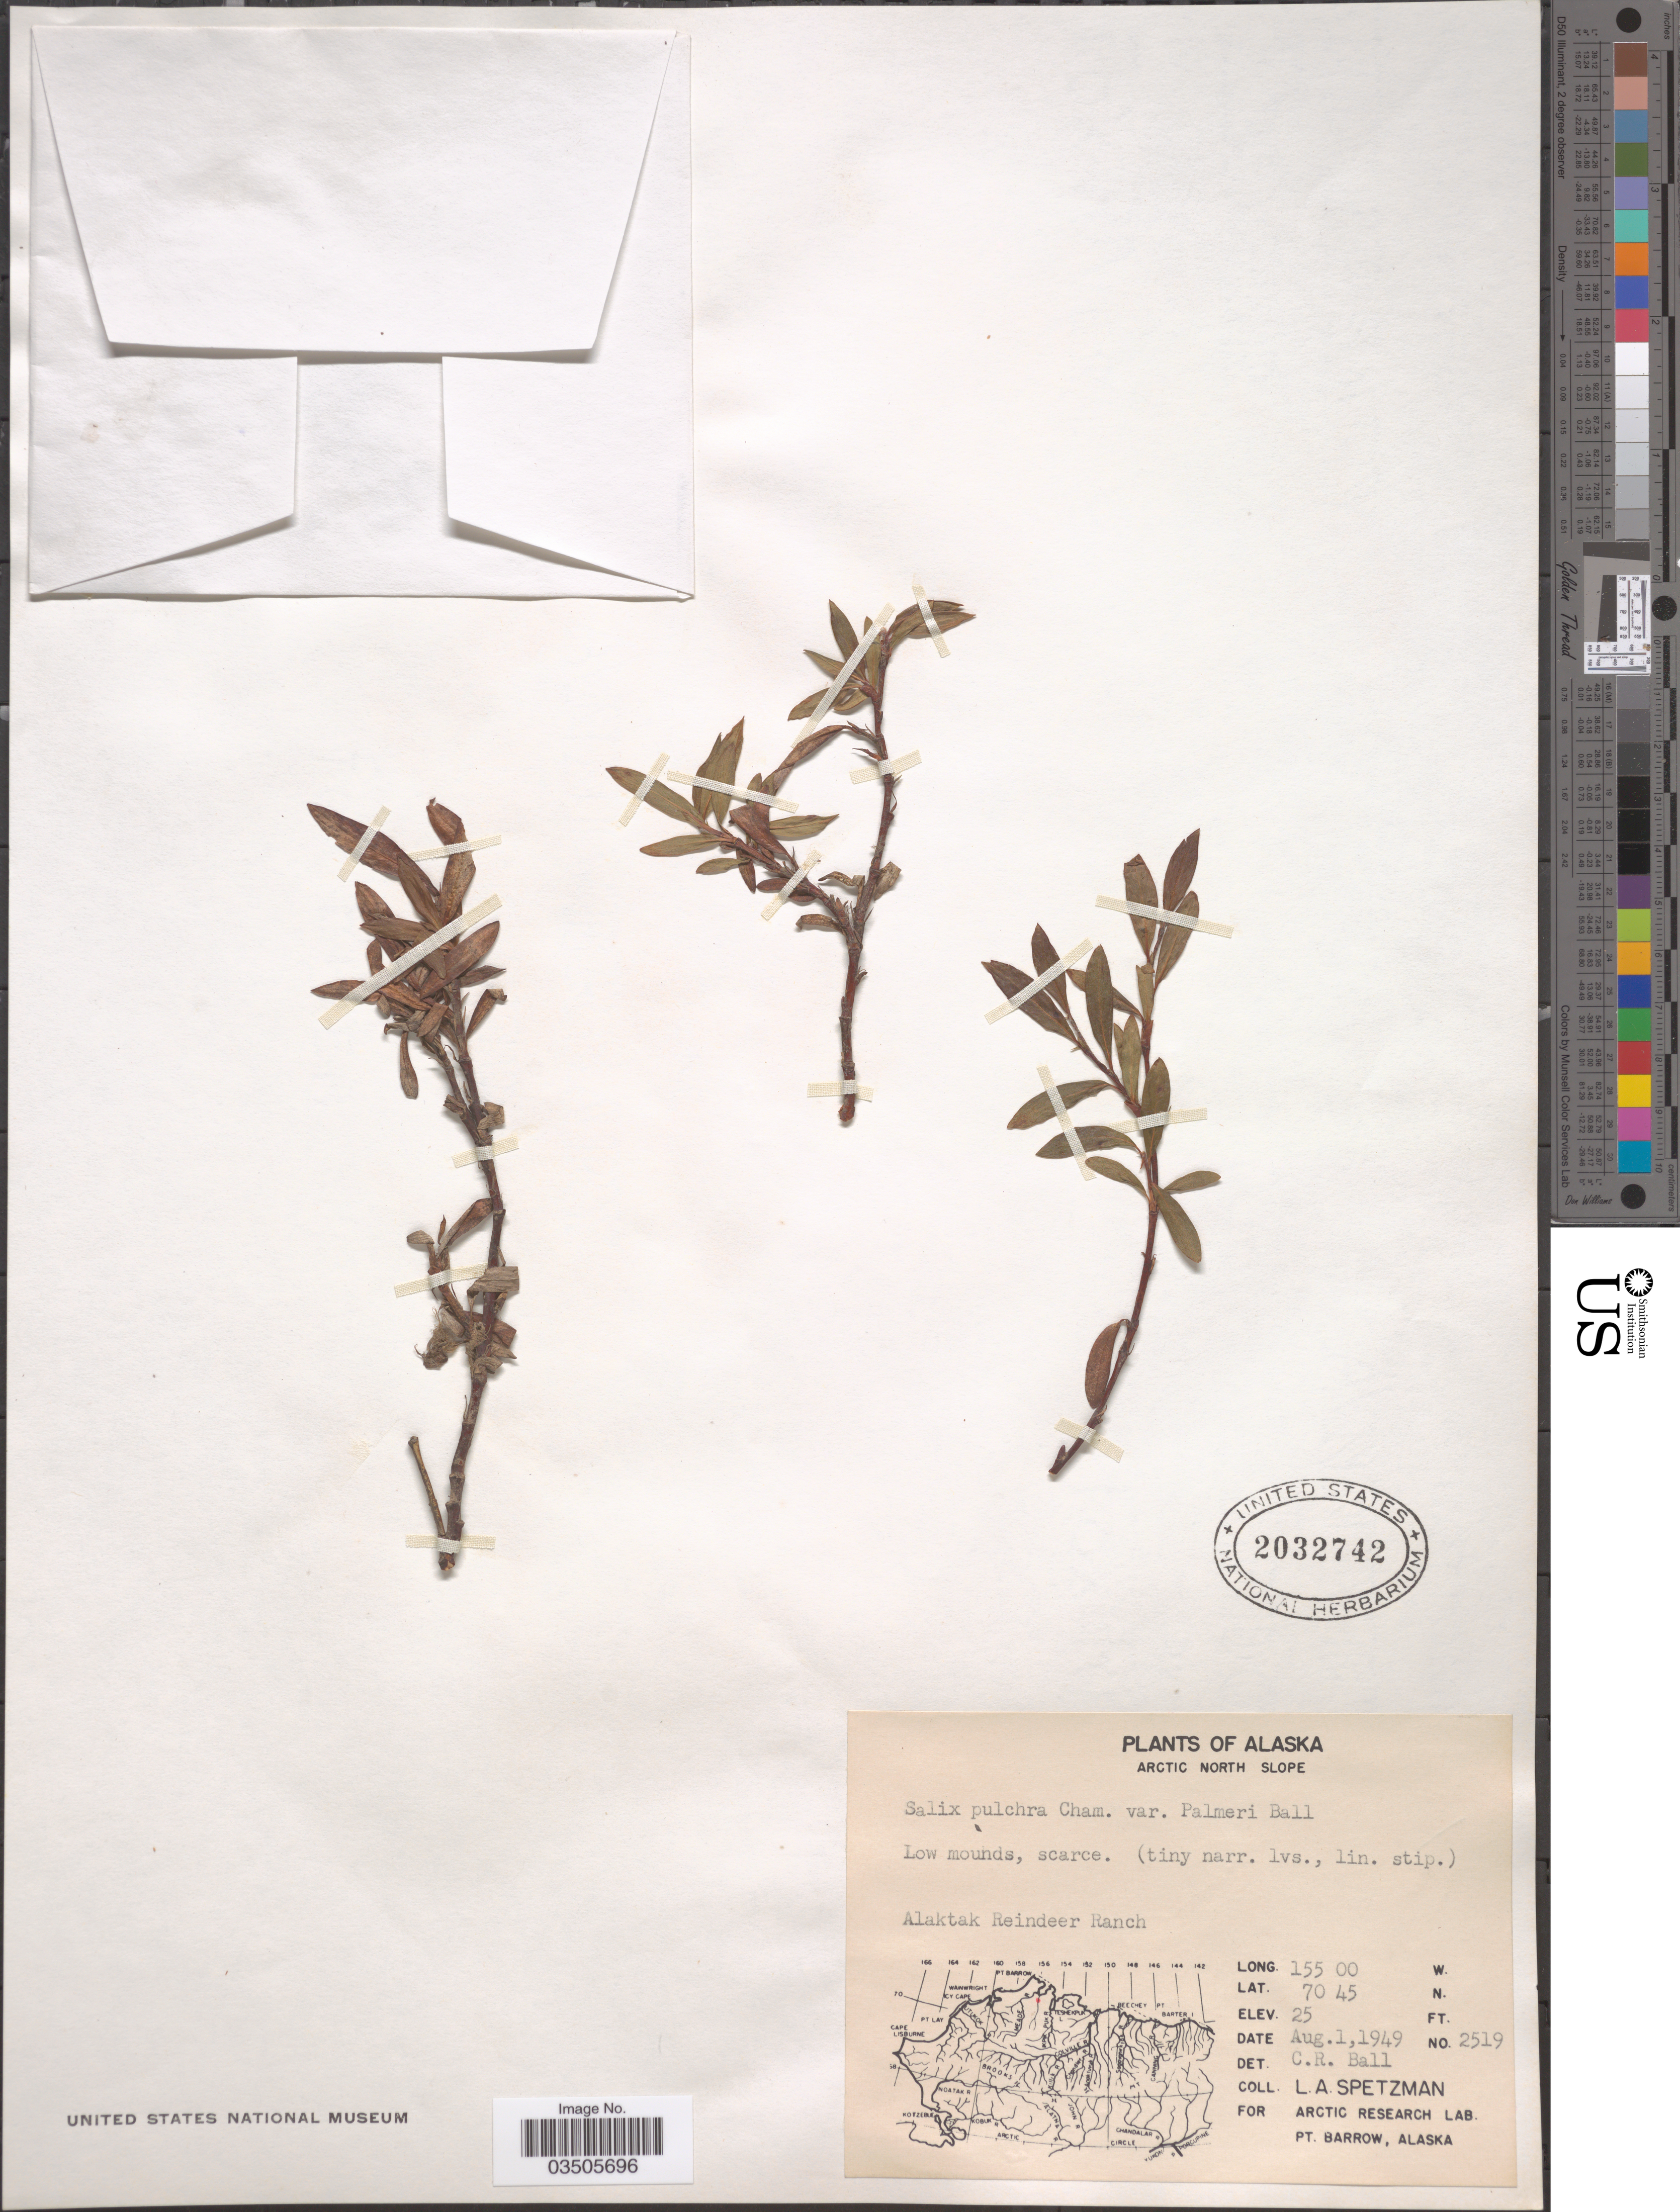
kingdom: Plantae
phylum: Tracheophyta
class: Magnoliopsida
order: Malpighiales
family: Salicaceae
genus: Salix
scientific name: Salix pulchra var. palmeri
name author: C.R. Ball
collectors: L. Spetzman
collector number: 2519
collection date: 1949-08-01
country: United States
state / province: Alaska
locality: Arctic North Slope. Alaktak Reindeer Ranch.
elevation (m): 8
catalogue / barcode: US 2032742